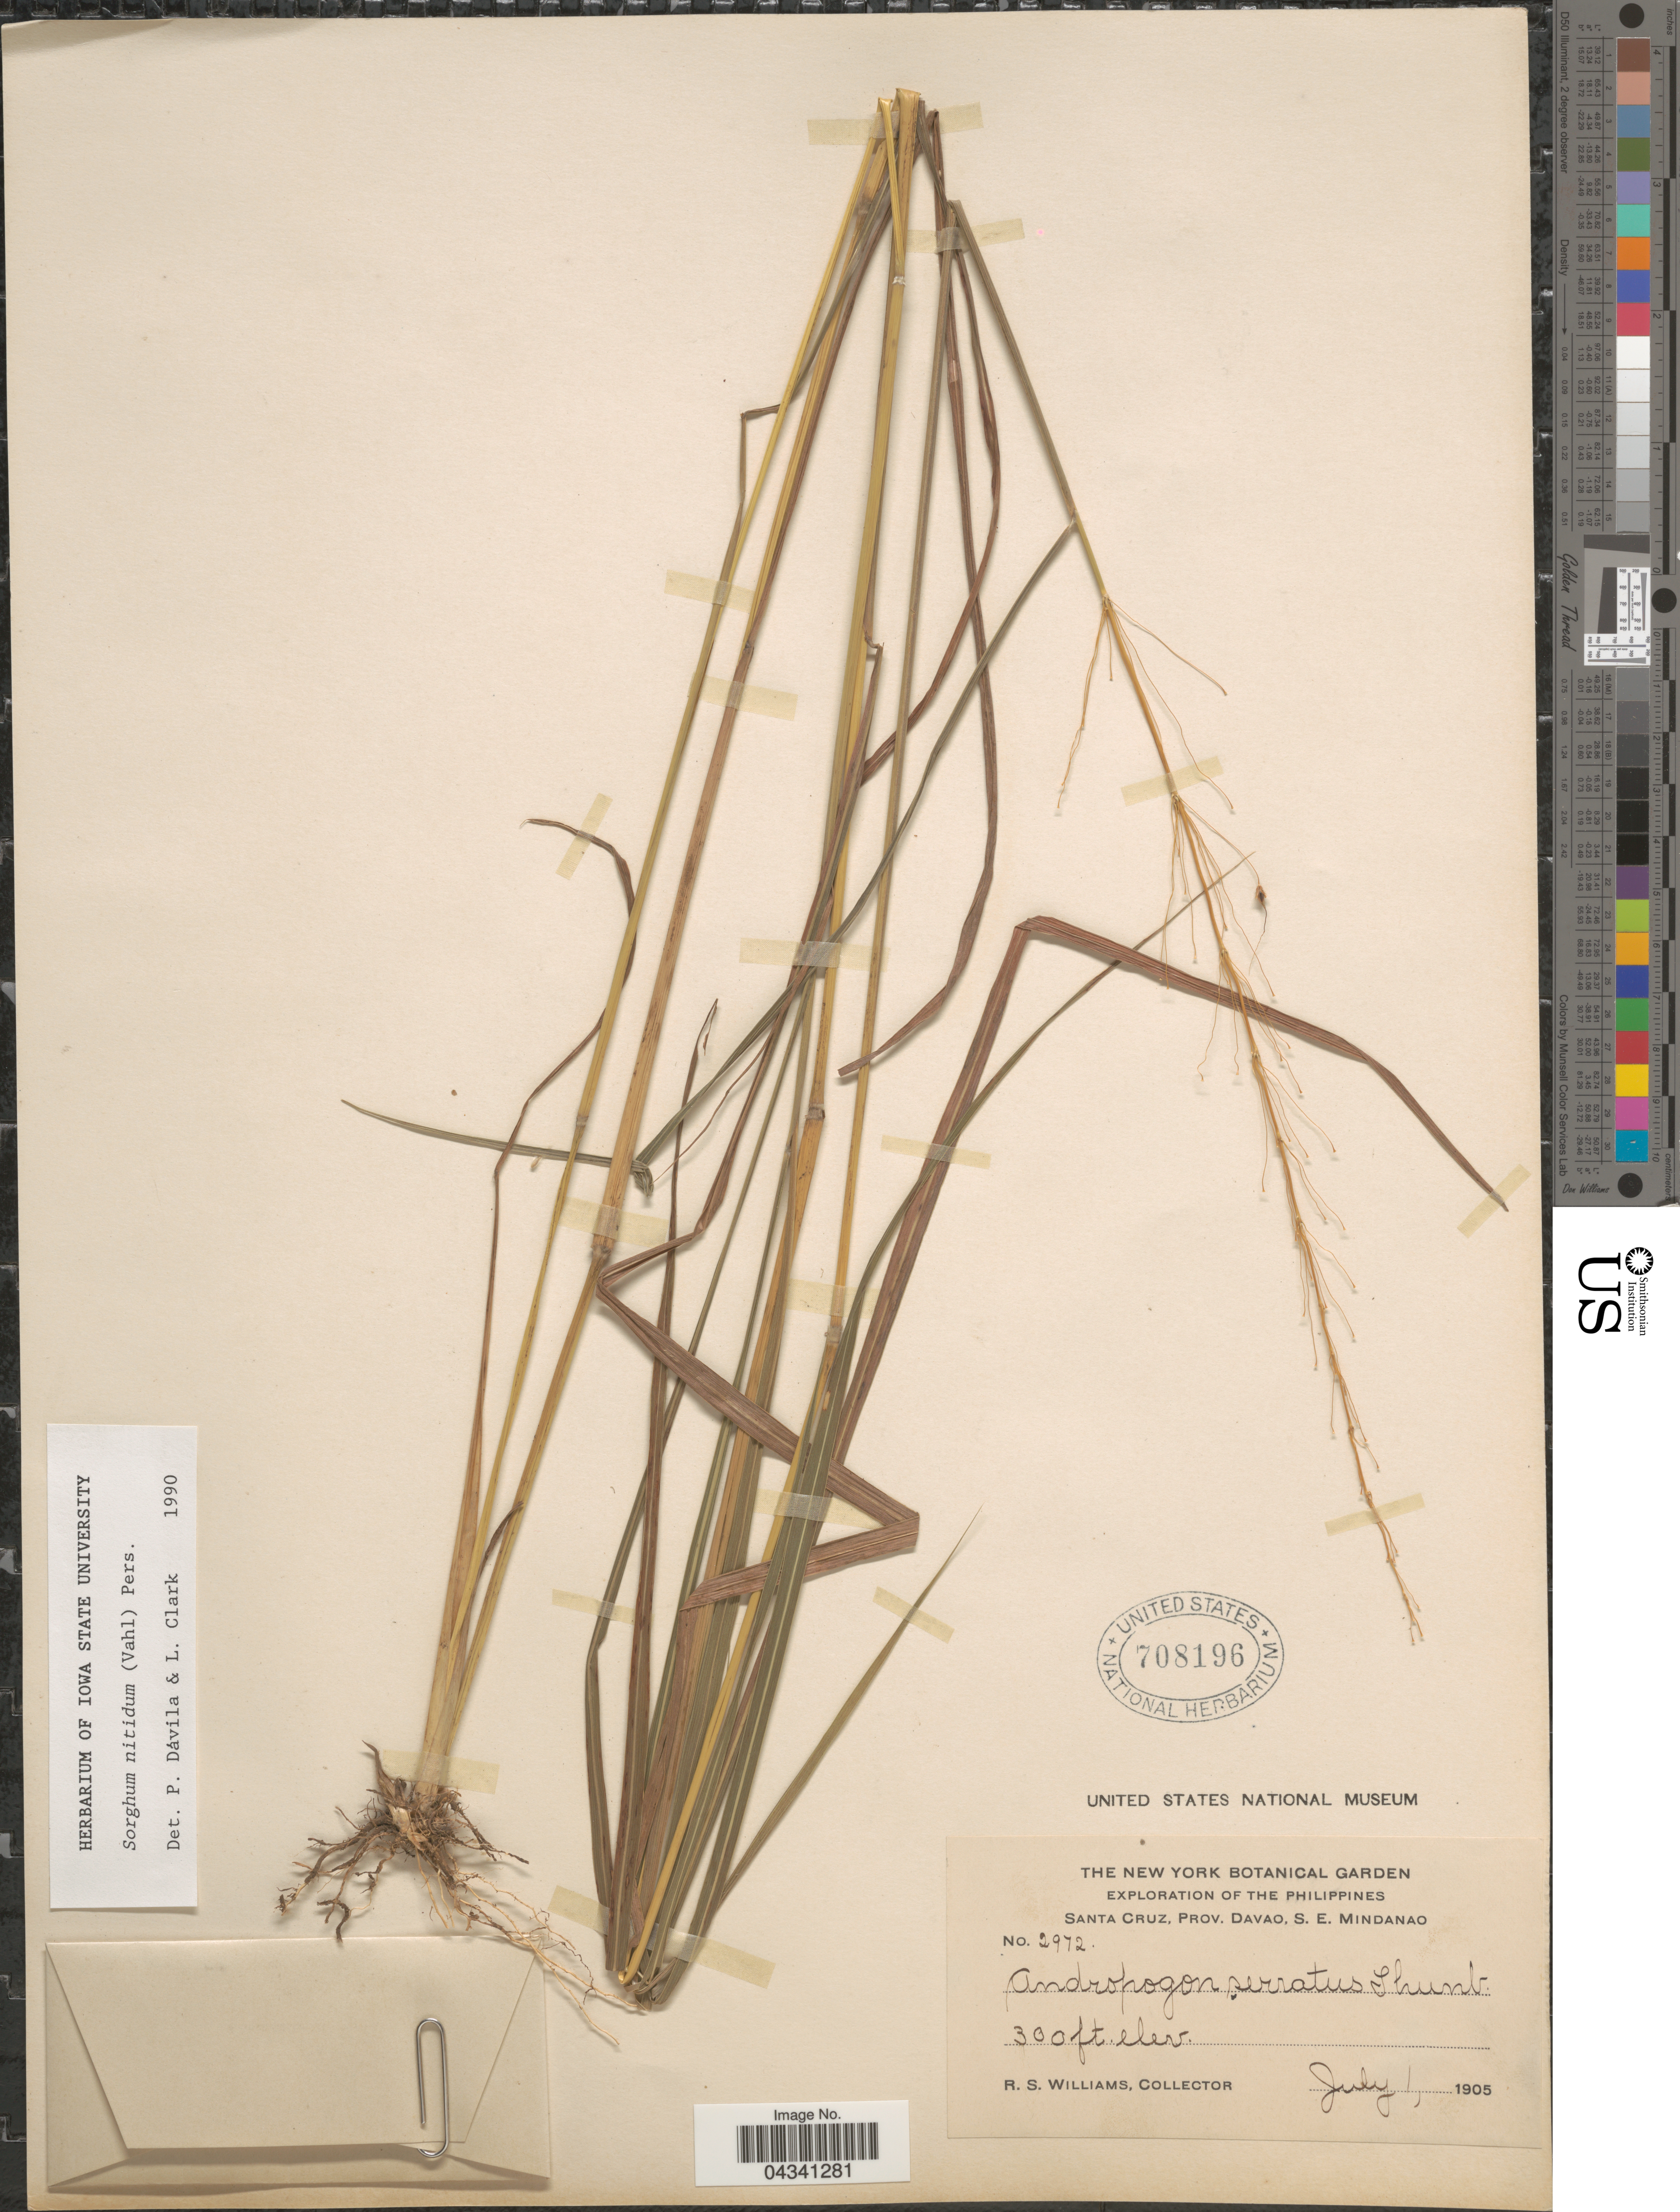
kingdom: Plantae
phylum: Tracheophyta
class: Liliopsida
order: Poales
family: Poaceae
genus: Sorghum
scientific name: Sorghum nitidum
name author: (Vahl) Pers.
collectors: R. S. Williams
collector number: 2972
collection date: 1905-07-01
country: Philippines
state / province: Davao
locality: Exploration of the Philippines. Santa Cruz, S.E. Mindanao.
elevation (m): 91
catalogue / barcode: US 708196